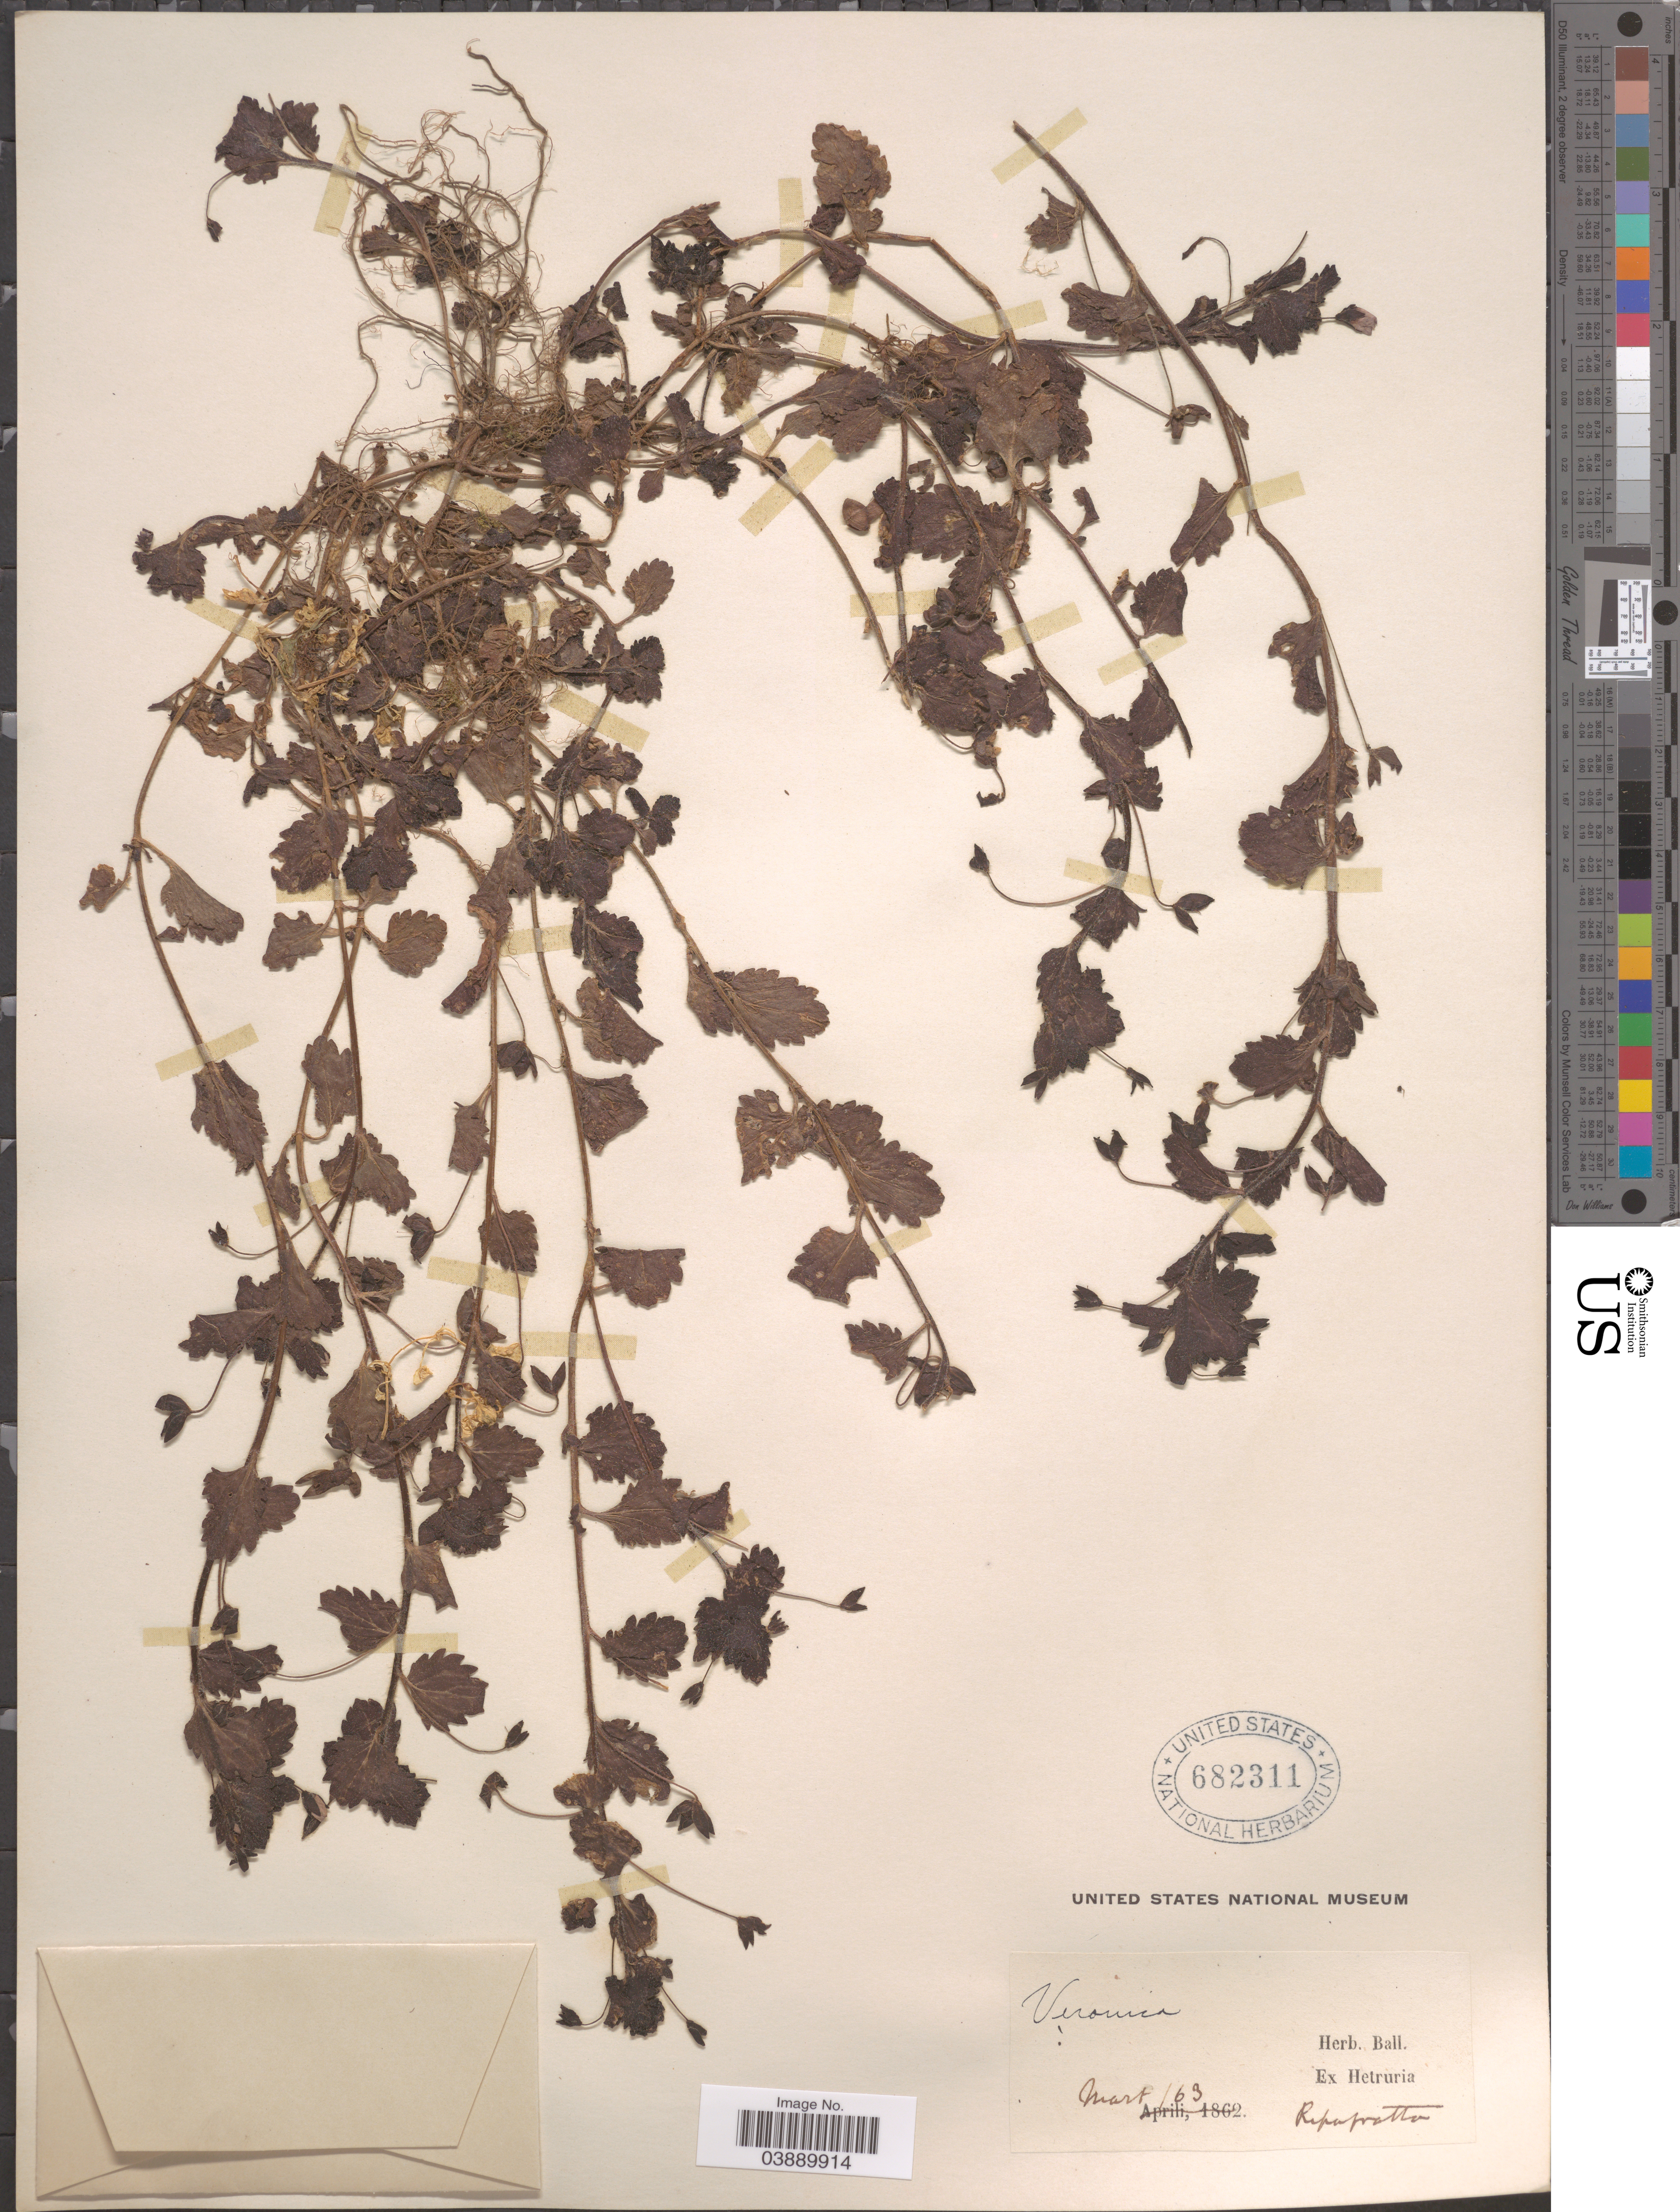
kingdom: Plantae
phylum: Tracheophyta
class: Magnoliopsida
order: Lamiales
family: Plantaginaceae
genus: Veronica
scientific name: Veronica persica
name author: Poir.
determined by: Albach, Dirk C.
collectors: ex herb. Ball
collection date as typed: Transcribed d/m/y: /3/63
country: Italy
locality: Ex Hetruria. Repapratta [interpreted].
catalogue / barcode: US 682311